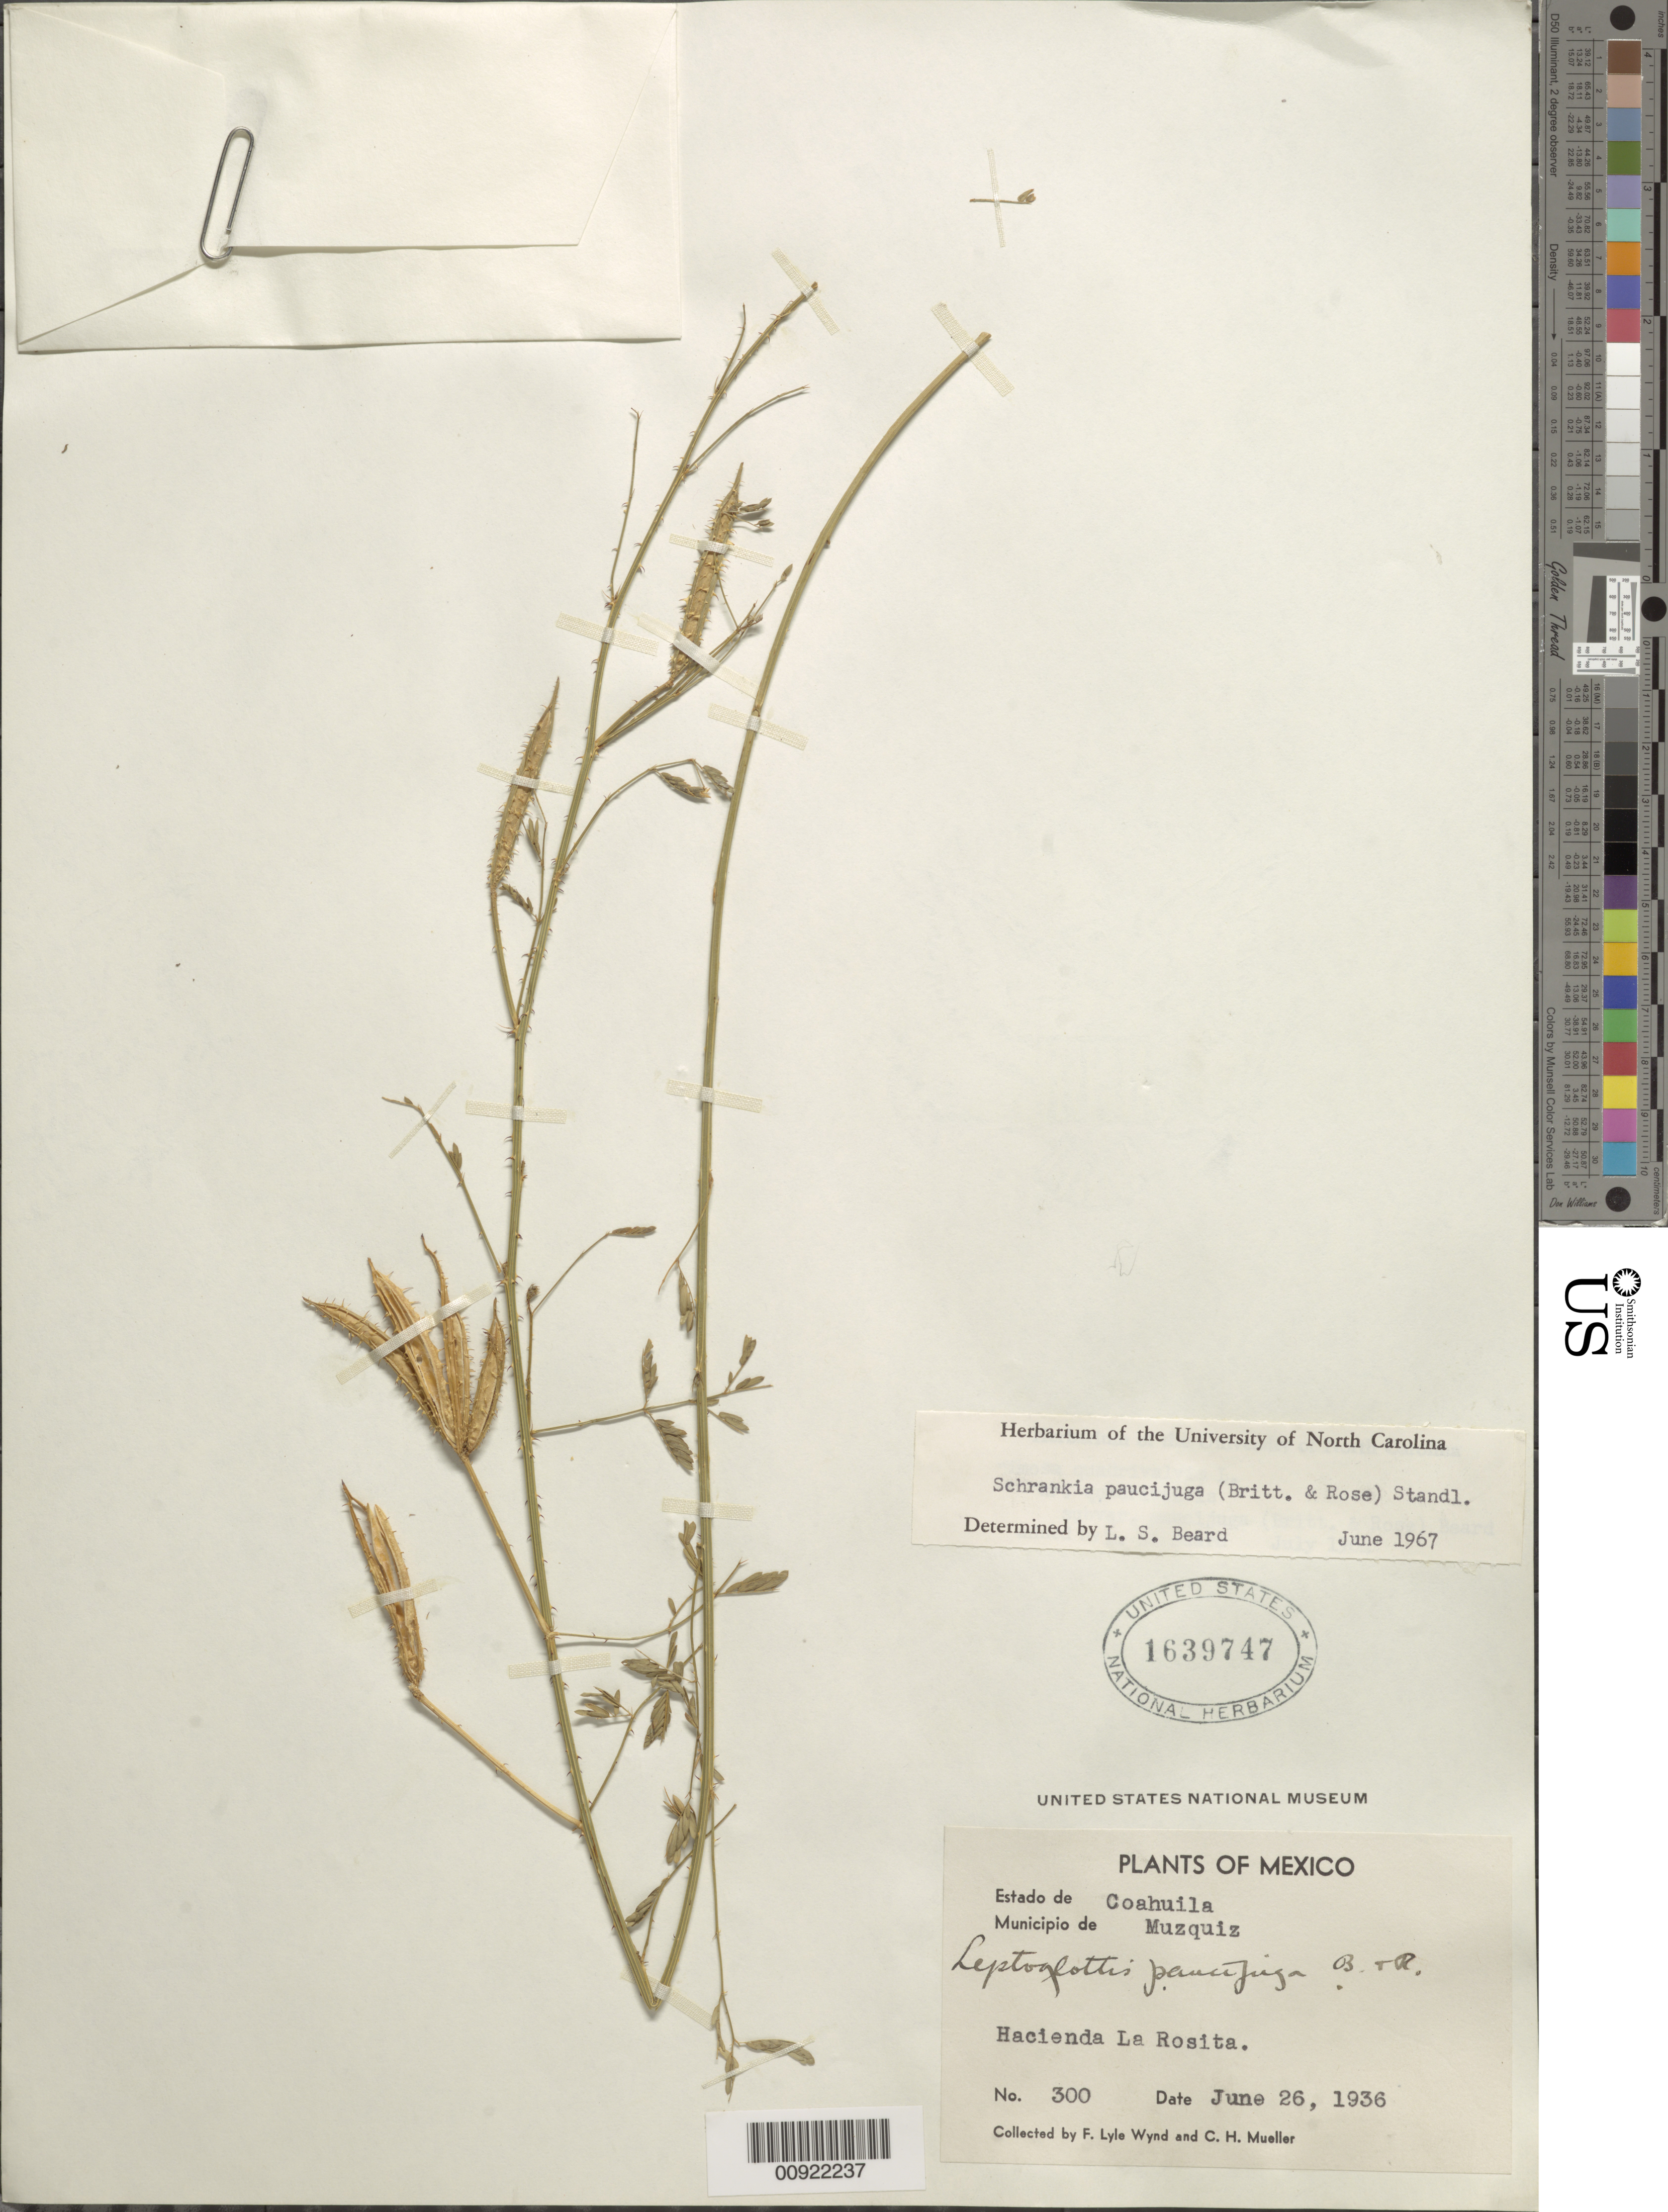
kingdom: Plantae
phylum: Tracheophyta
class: Magnoliopsida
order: Fabales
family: Fabaceae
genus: Mimosa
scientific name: Mimosa paucijuga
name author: (Britton & Rose) B.L. Turner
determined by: Strong, M. T., (US), Smithsonian Institution - National Museum of Natural History (UNITED STATES)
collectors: F. L. Wynd & C. H. Mueller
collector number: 300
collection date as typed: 26 Jun 1936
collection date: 1936-06-26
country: Mexico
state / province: Coahuila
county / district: Múzquiz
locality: Estado de Coahuila: Municipio de Múzquiz: Hacienda La Rosita.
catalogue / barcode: US 1639747